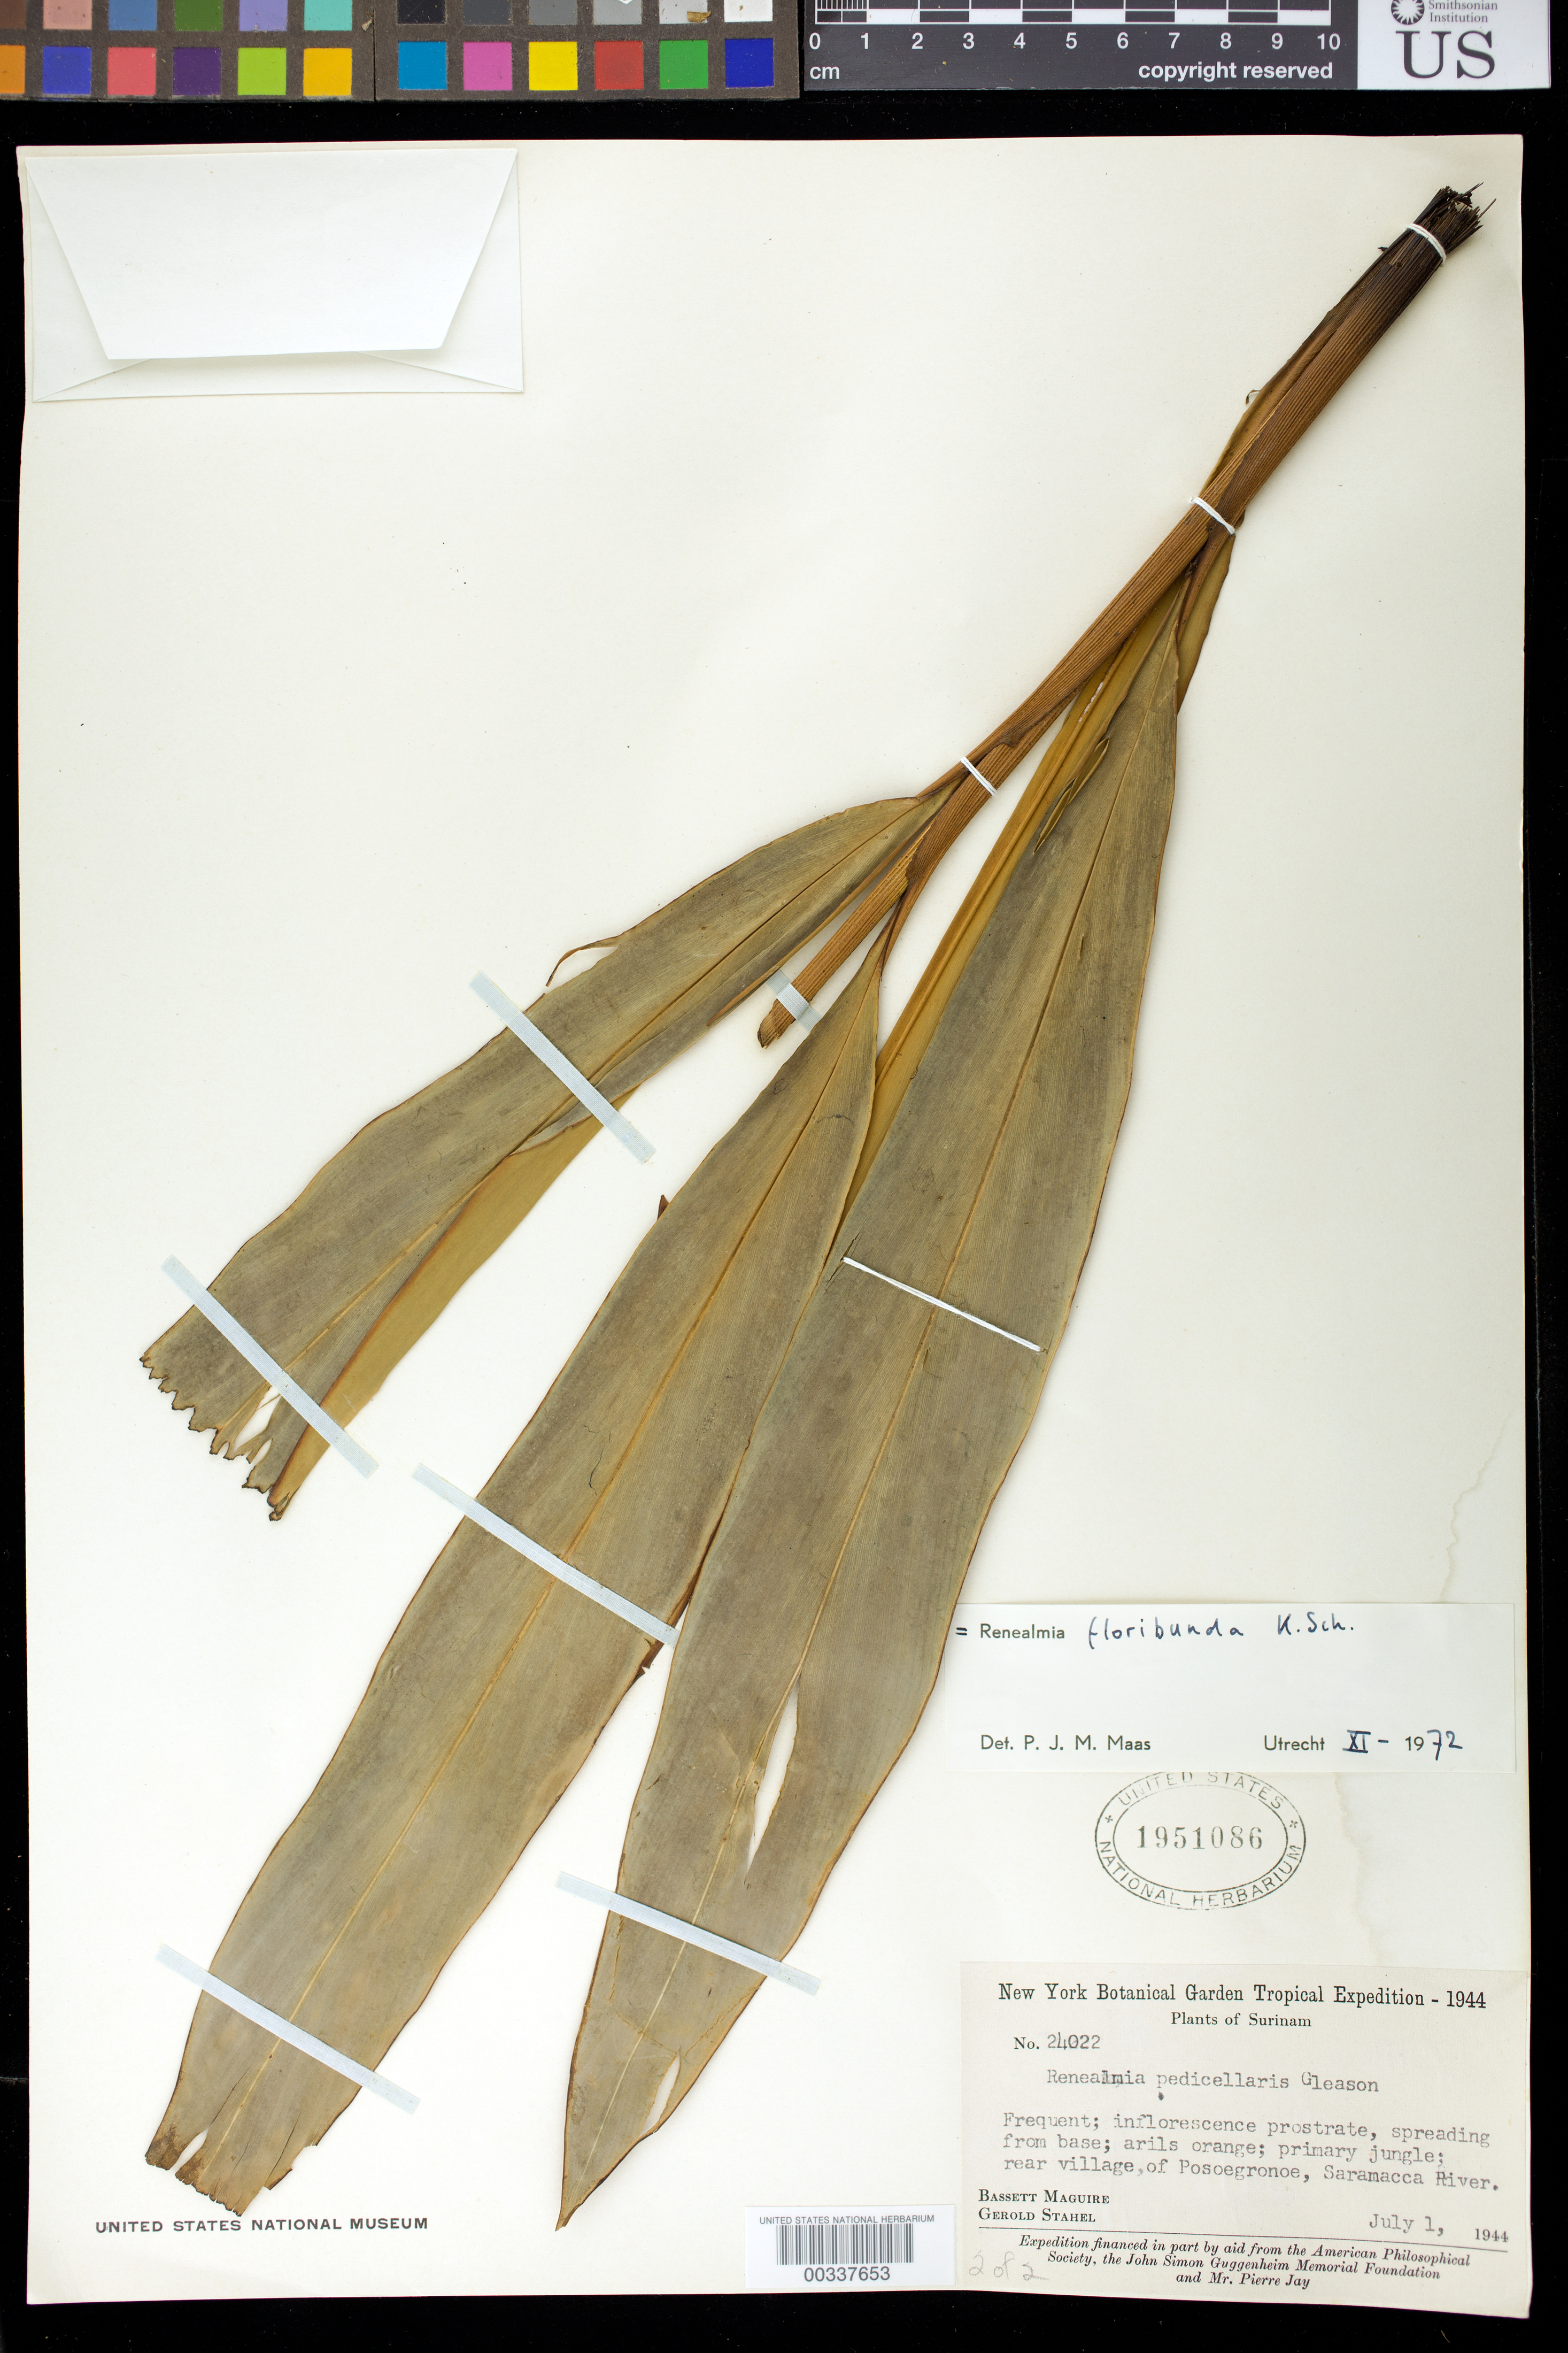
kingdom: Plantae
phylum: Tracheophyta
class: Liliopsida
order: Zingiberales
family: Zingiberaceae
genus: Renealmia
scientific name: Renealmia floribunda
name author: K. Schum.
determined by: Maas, Paul J. M.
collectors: B. Maguire & G. Stahel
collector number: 24022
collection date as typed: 01 Jul 1944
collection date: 1944-07-01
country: Suriname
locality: Rear village of posoegronoe, daramacca river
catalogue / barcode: US 1951086